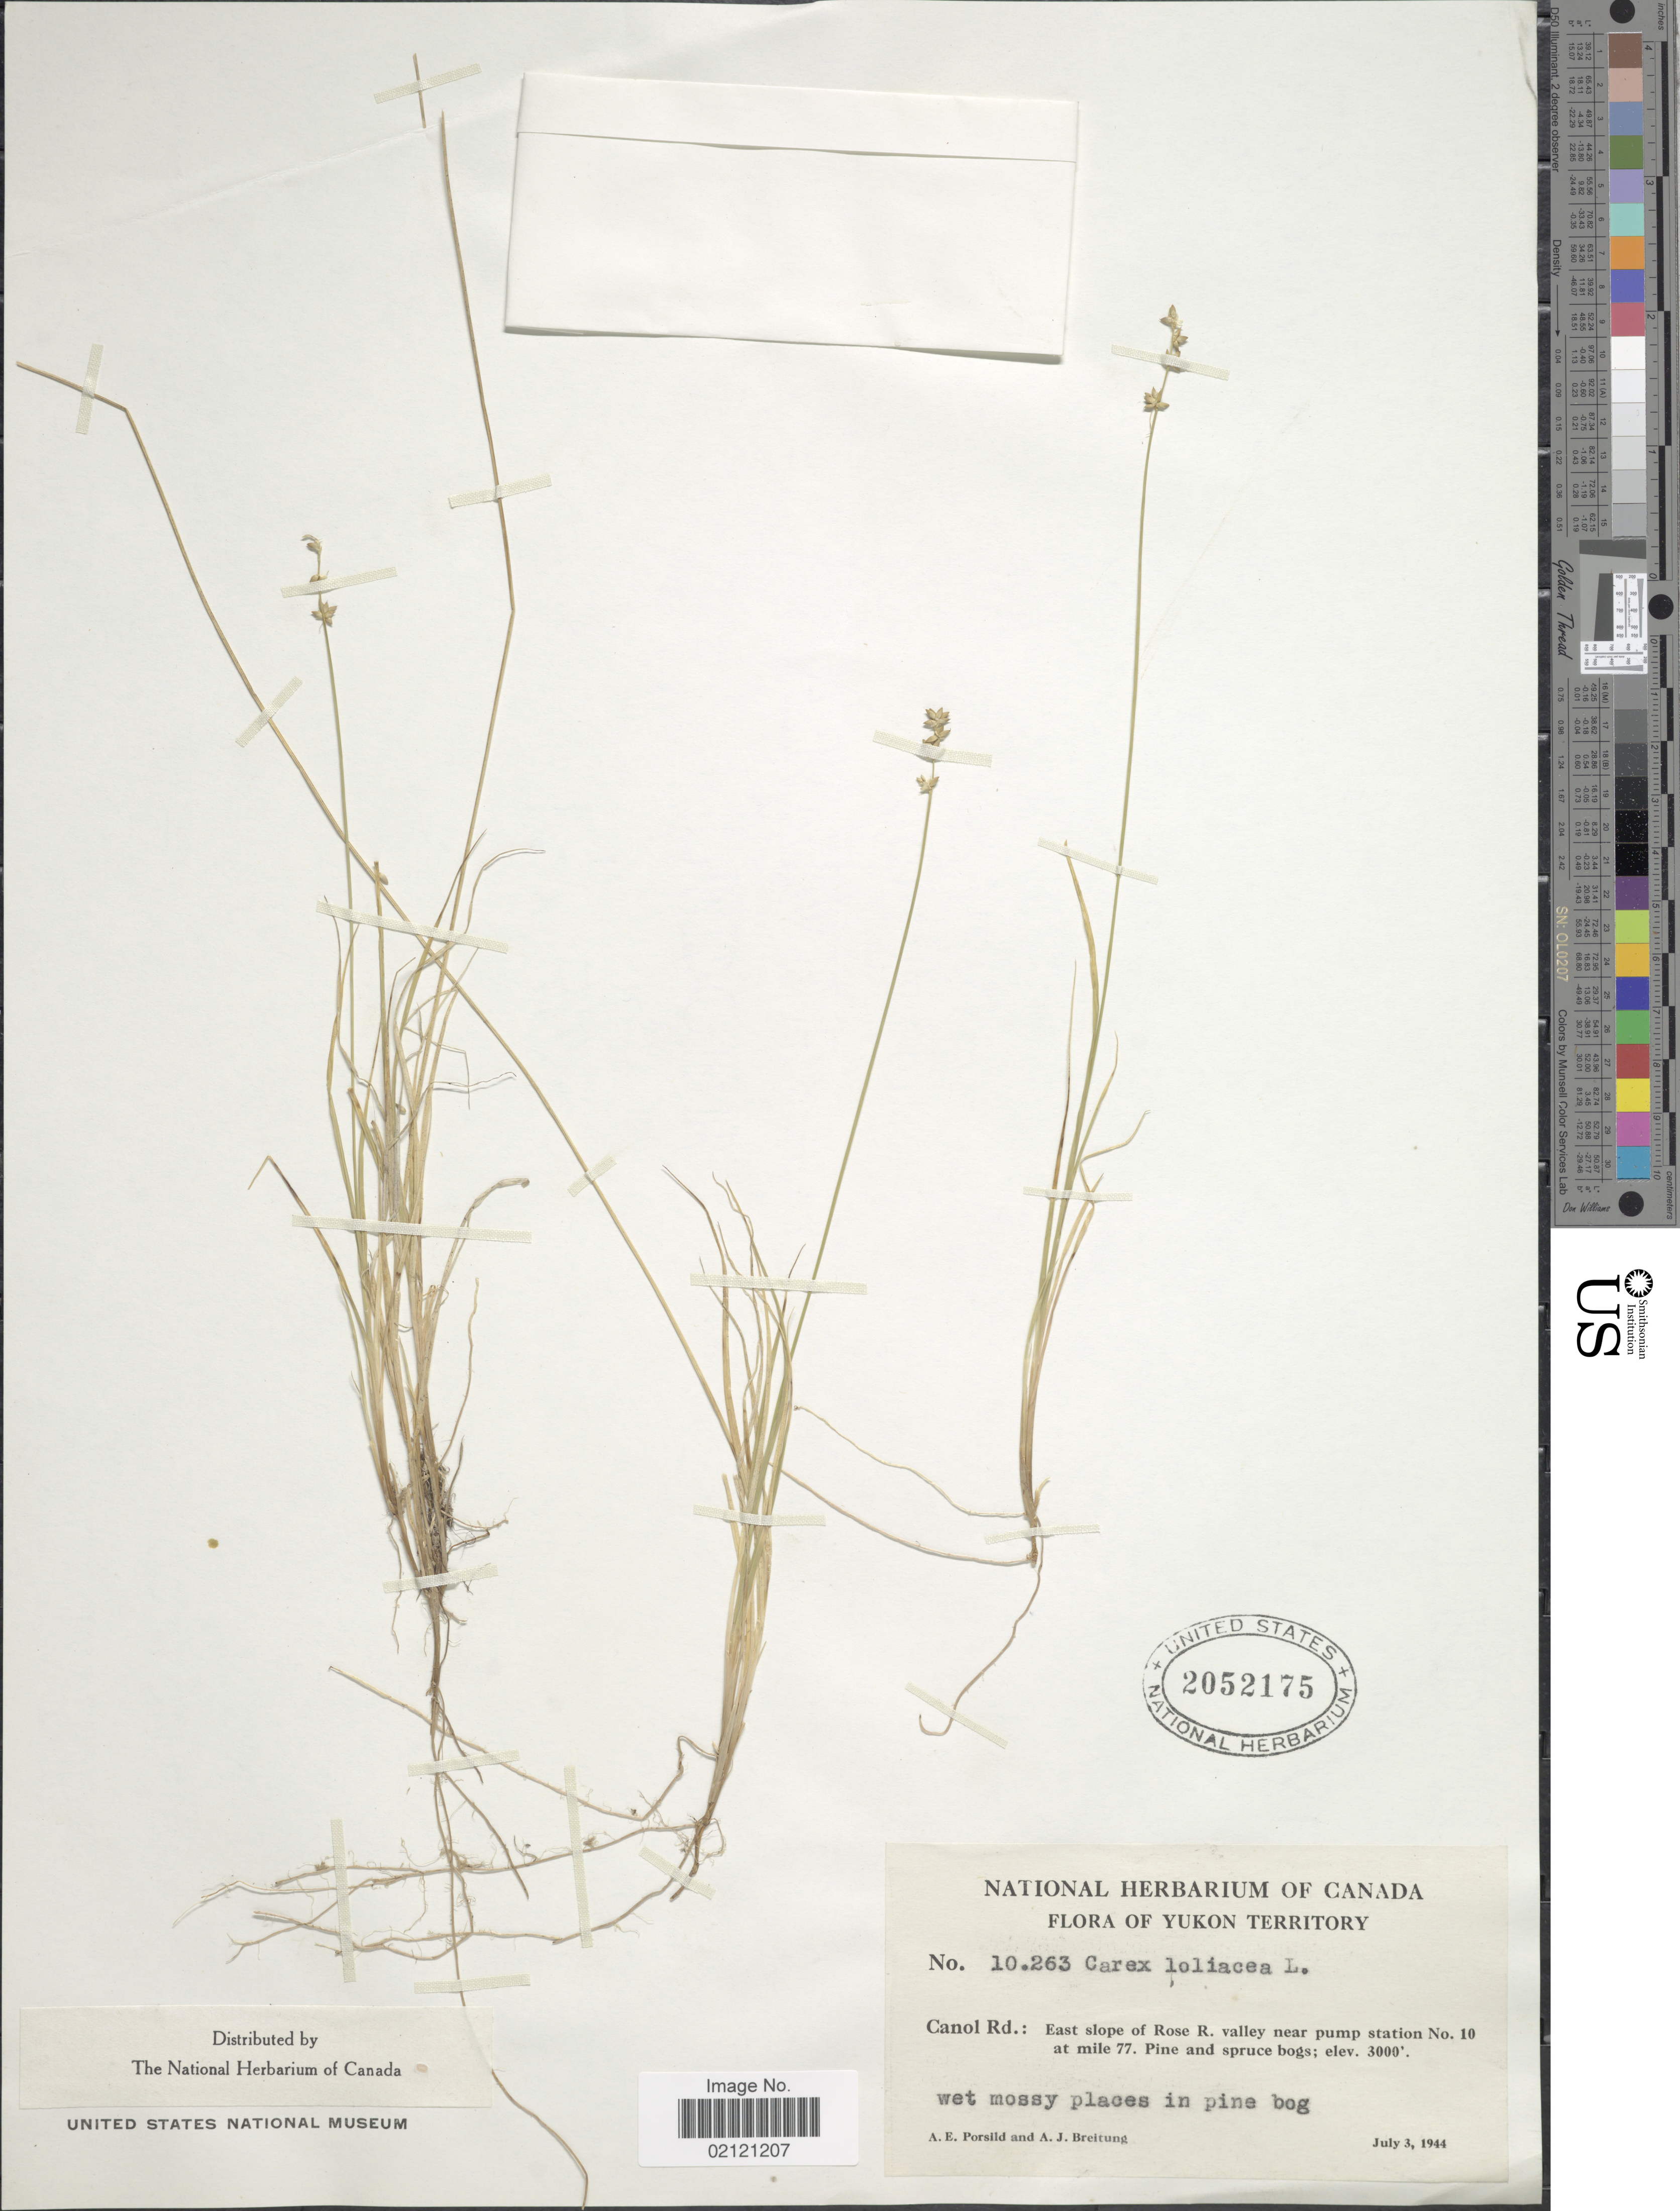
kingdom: Plantae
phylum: Tracheophyta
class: Liliopsida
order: Poales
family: Cyperaceae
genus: Carex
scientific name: Carex loliacea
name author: L.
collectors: A. E. Porsild & A. Breitung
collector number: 10263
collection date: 1944-07-03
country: Canada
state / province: Yukon Territory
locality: Canol Rd.: East slope of Rose R. valley near pump station No.10 at mile 77. Pine and spruce bogs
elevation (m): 914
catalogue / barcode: US 2052175